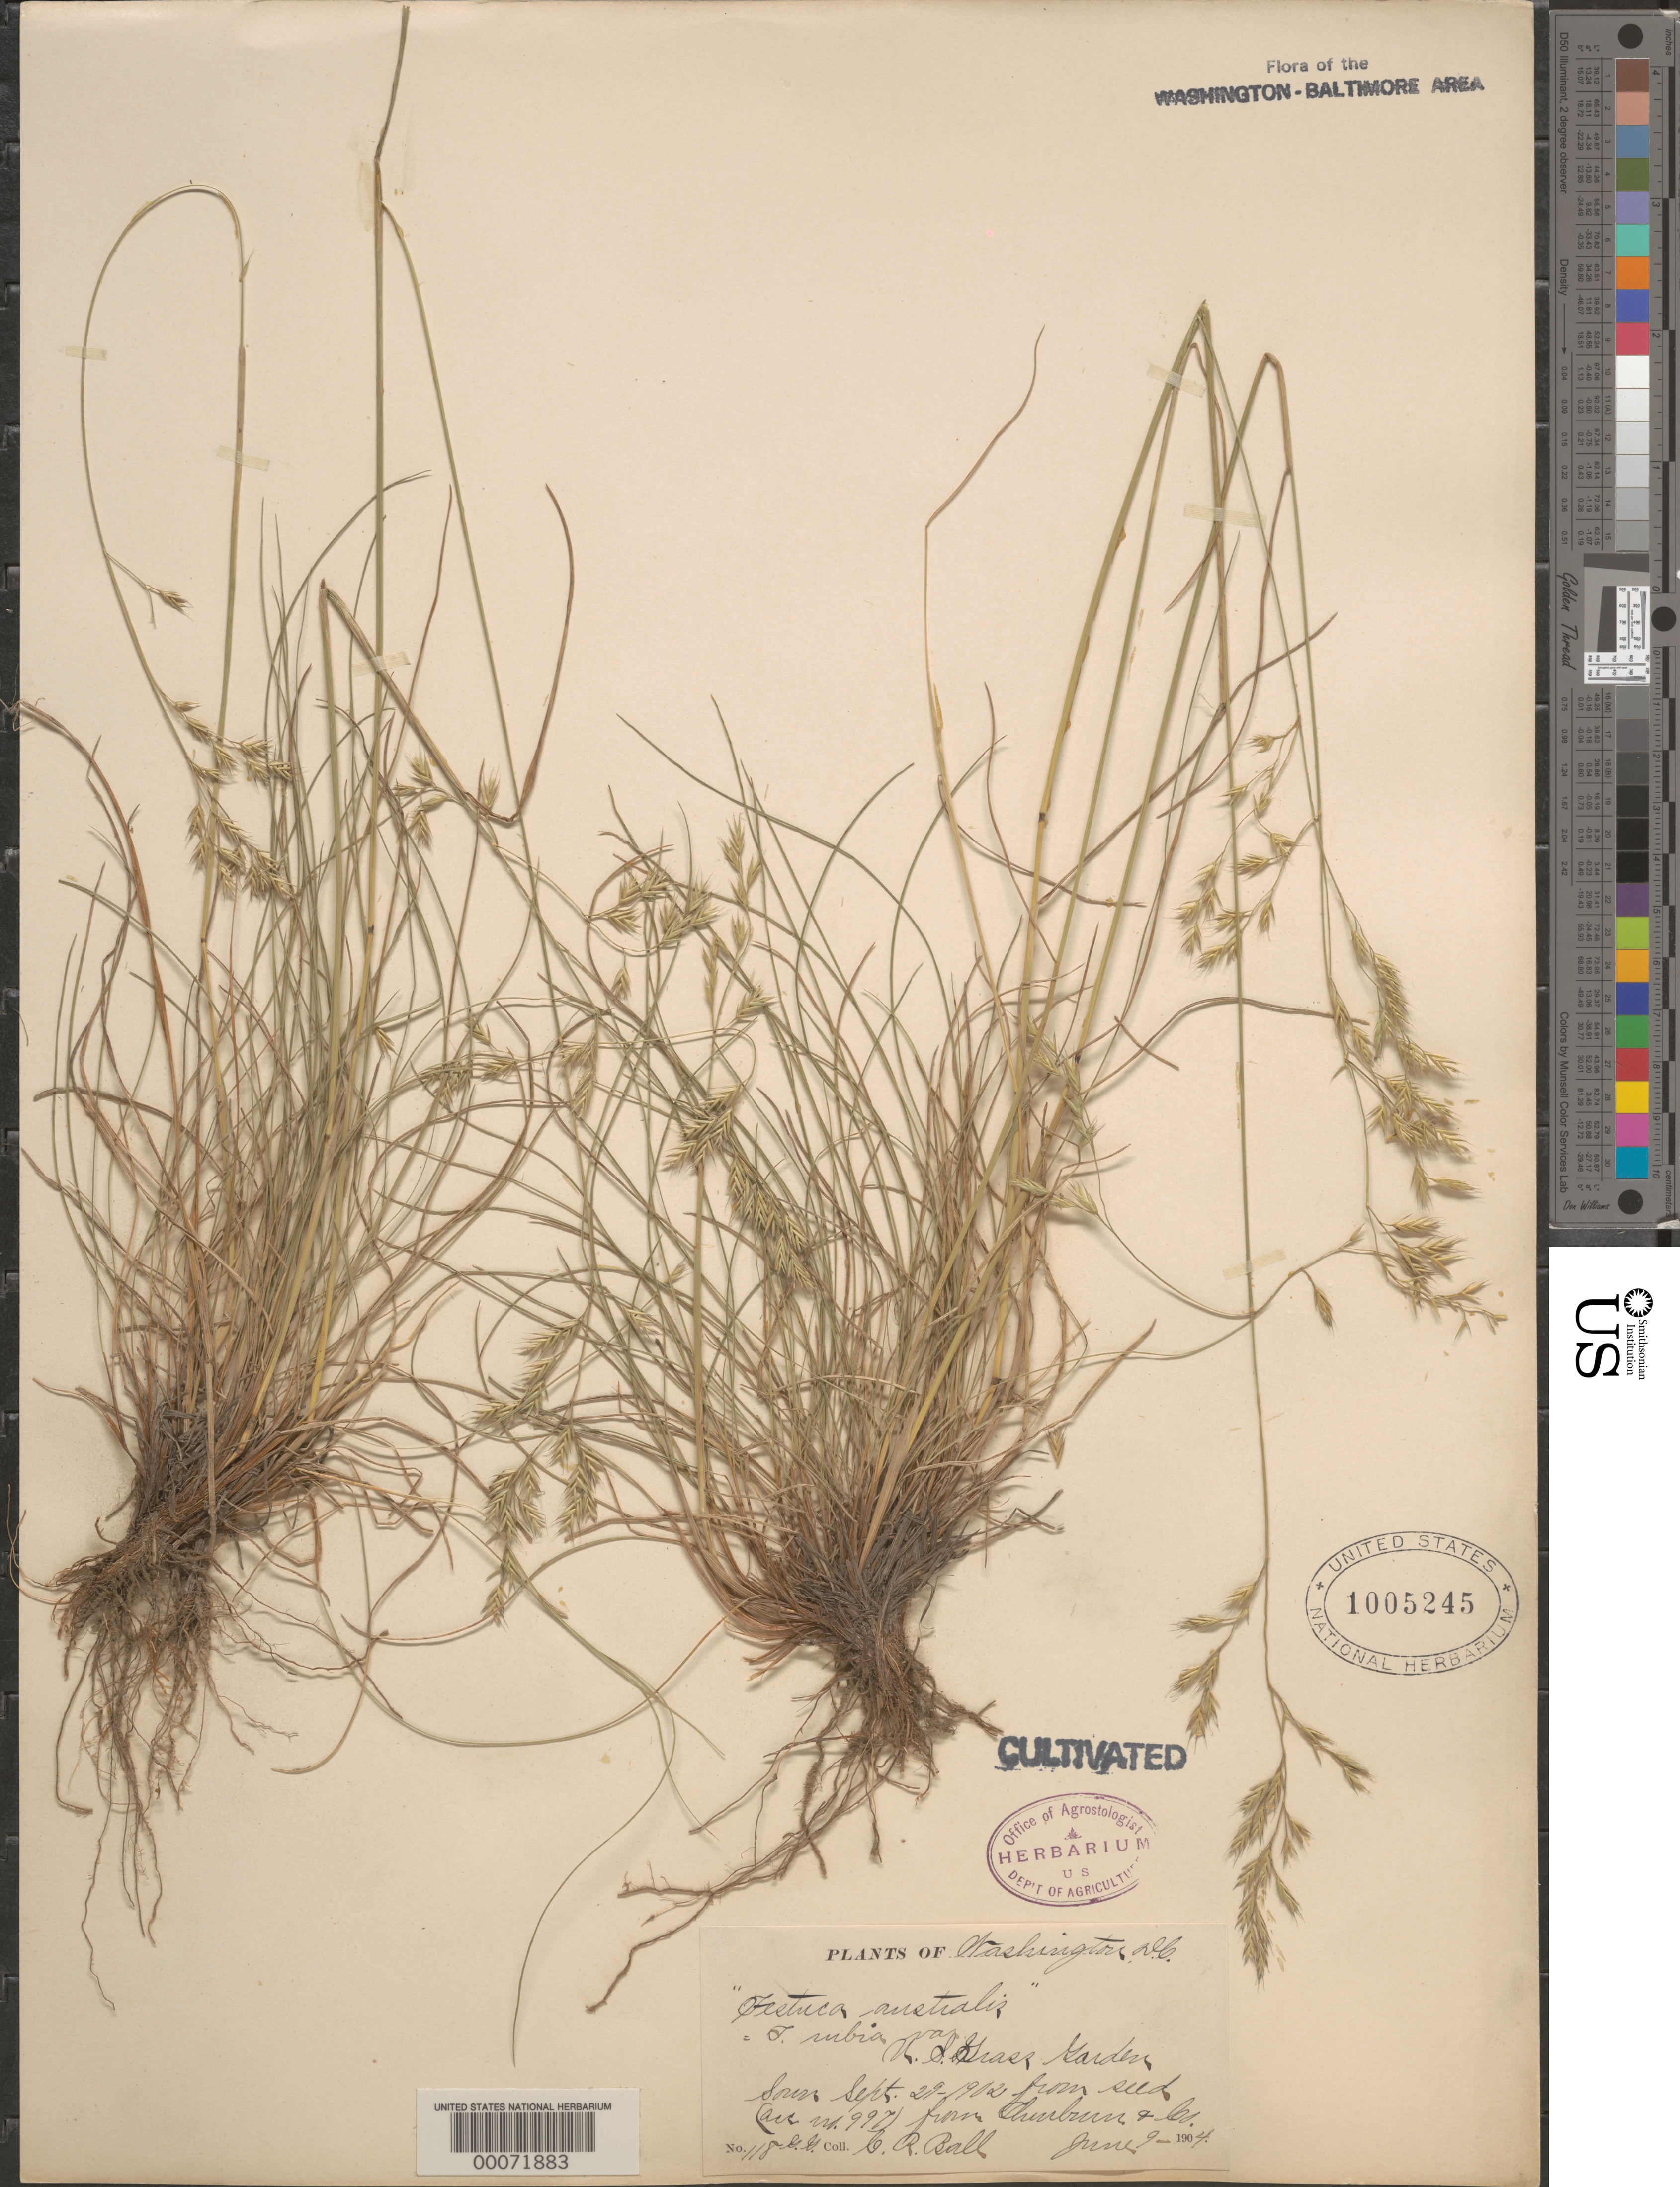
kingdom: Plantae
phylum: Tracheophyta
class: Liliopsida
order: Poales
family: Poaceae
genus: Festuca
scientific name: Festuca rubra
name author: L.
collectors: C. R. Ball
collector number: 118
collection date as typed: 09 Jun 1904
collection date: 1904-06-09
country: United States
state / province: District of Columbia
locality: Washington, DC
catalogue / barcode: US 1005245